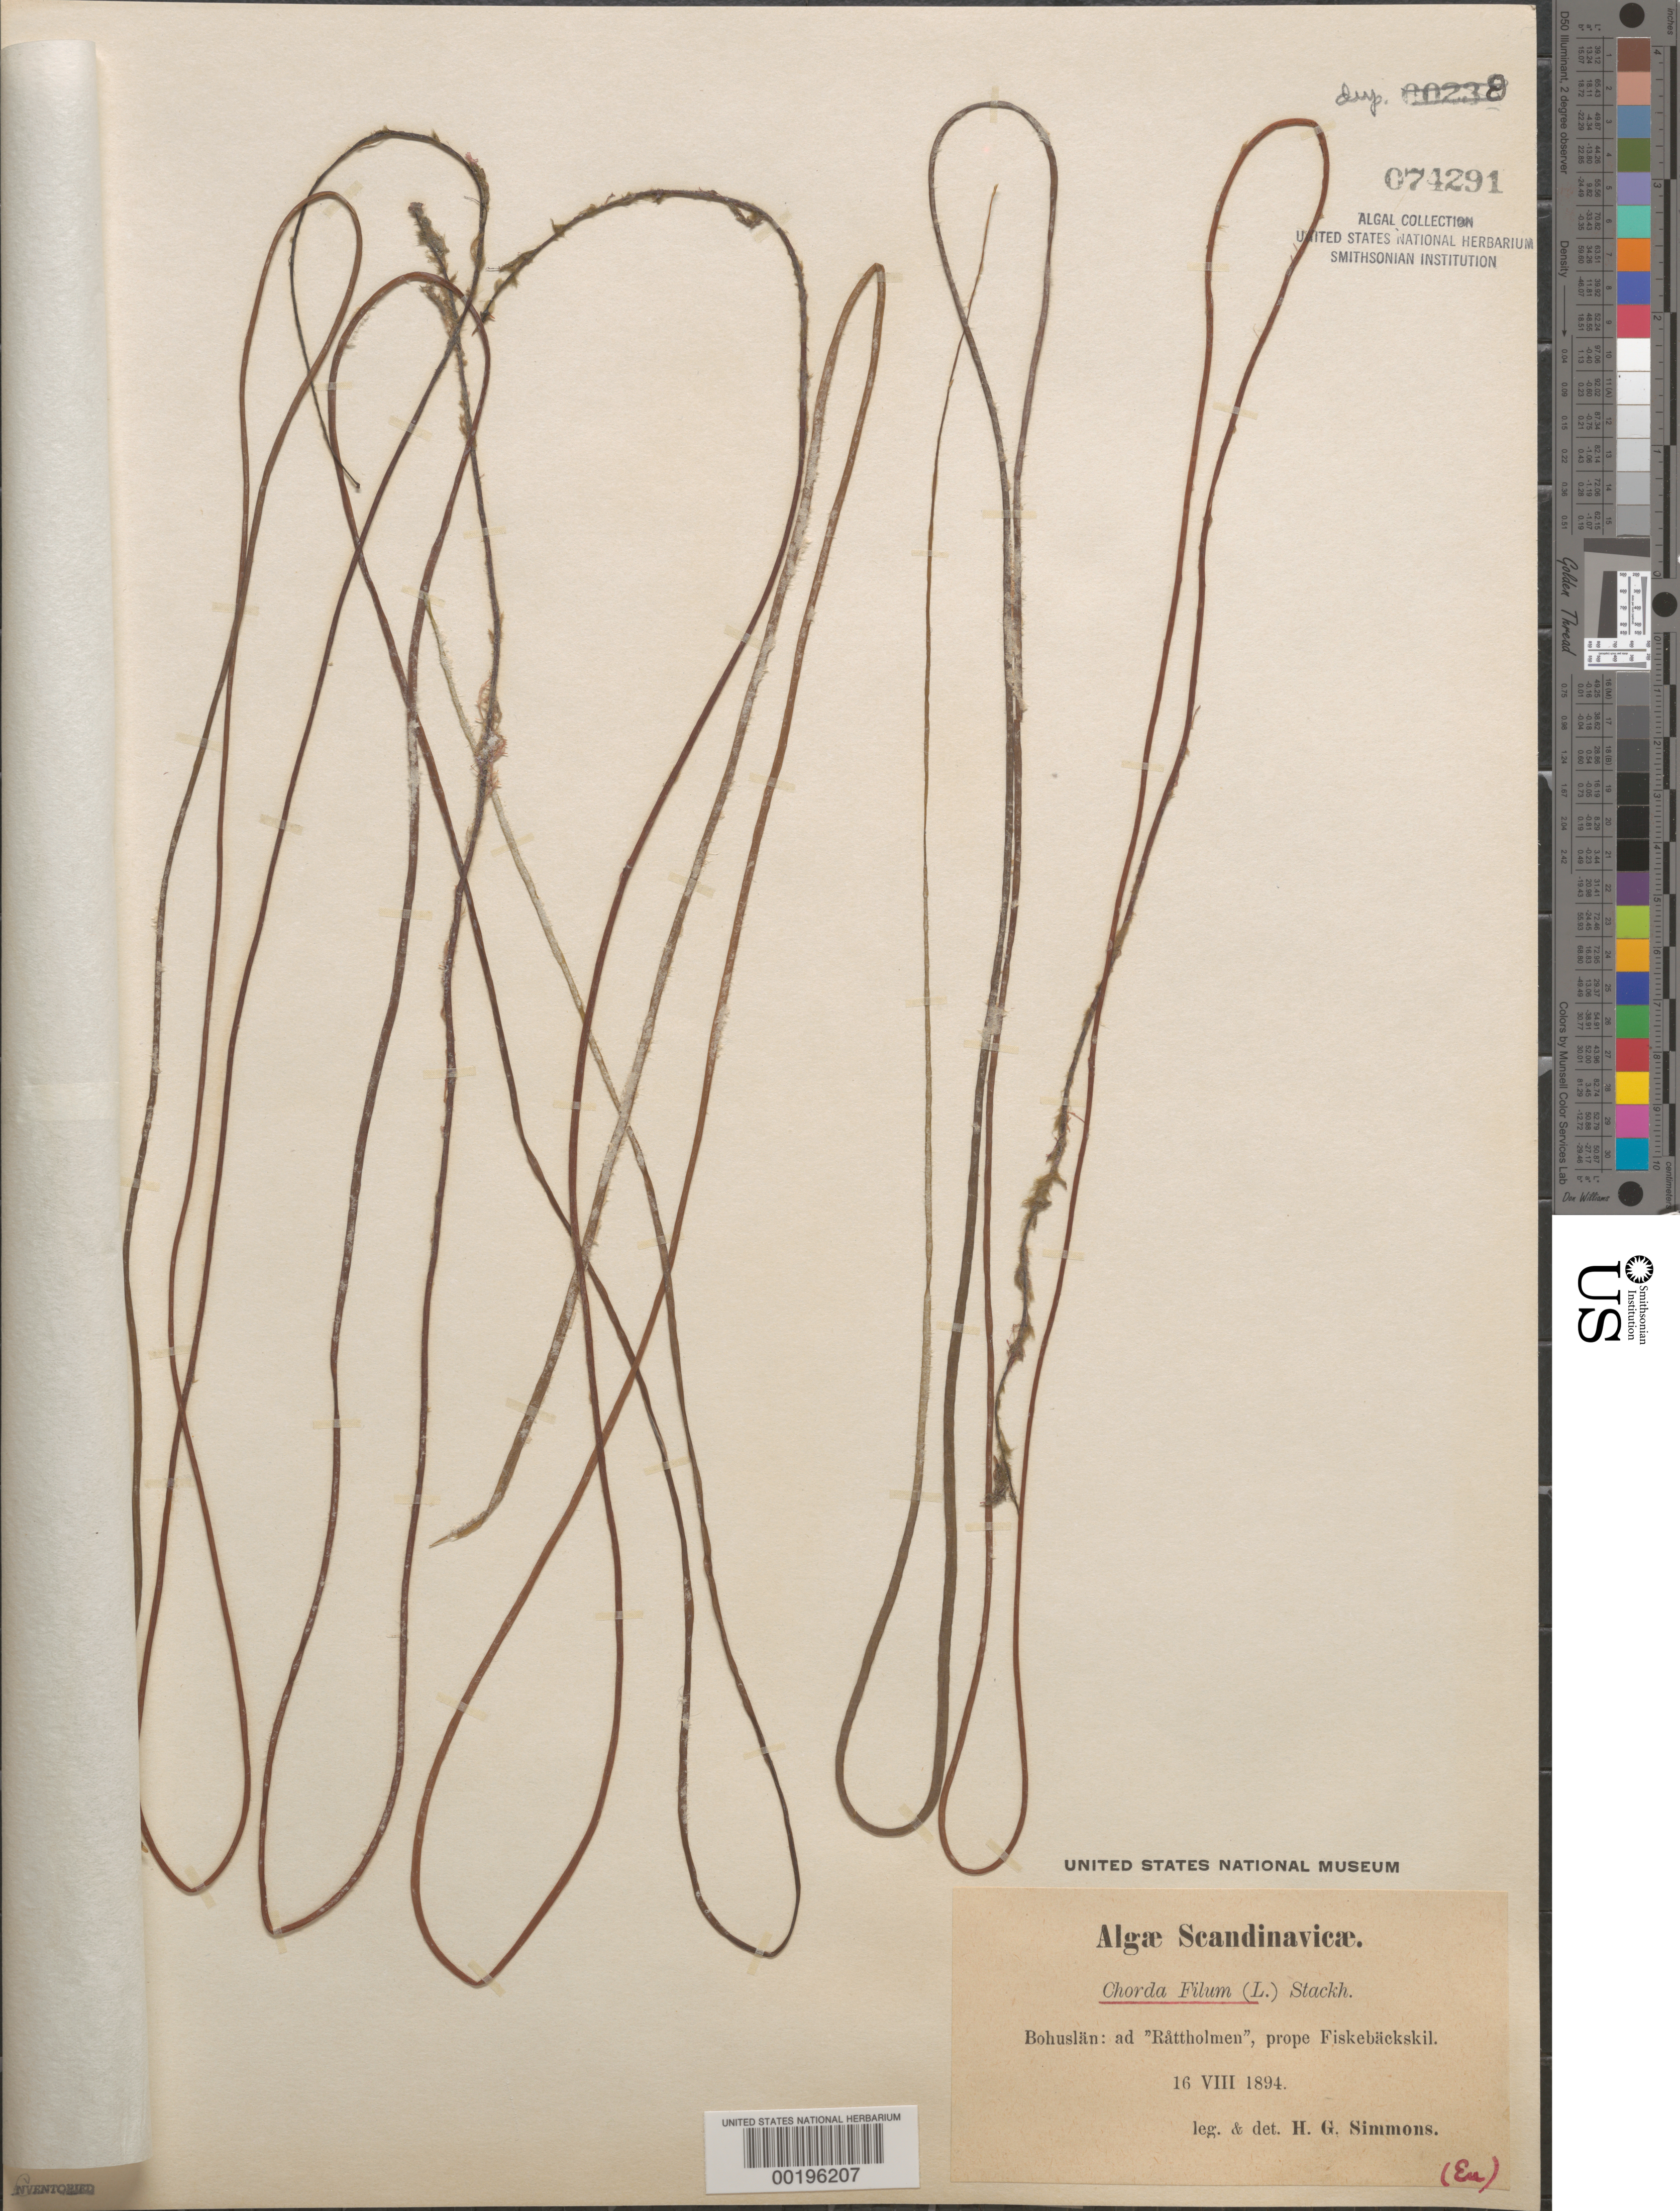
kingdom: Chromista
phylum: Ochrophyta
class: Phaeophyceae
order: Laminariales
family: Chordaceae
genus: Chorda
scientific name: Chorda filum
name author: (L.) Stackh.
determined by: Simmons, H. G.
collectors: H. Simmons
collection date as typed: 16 Aug 1894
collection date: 1894-08-16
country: Sweden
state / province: Västra Götaland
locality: Rattholm (rattholmen), near fiskebackskil, bohuslan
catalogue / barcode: US 74291